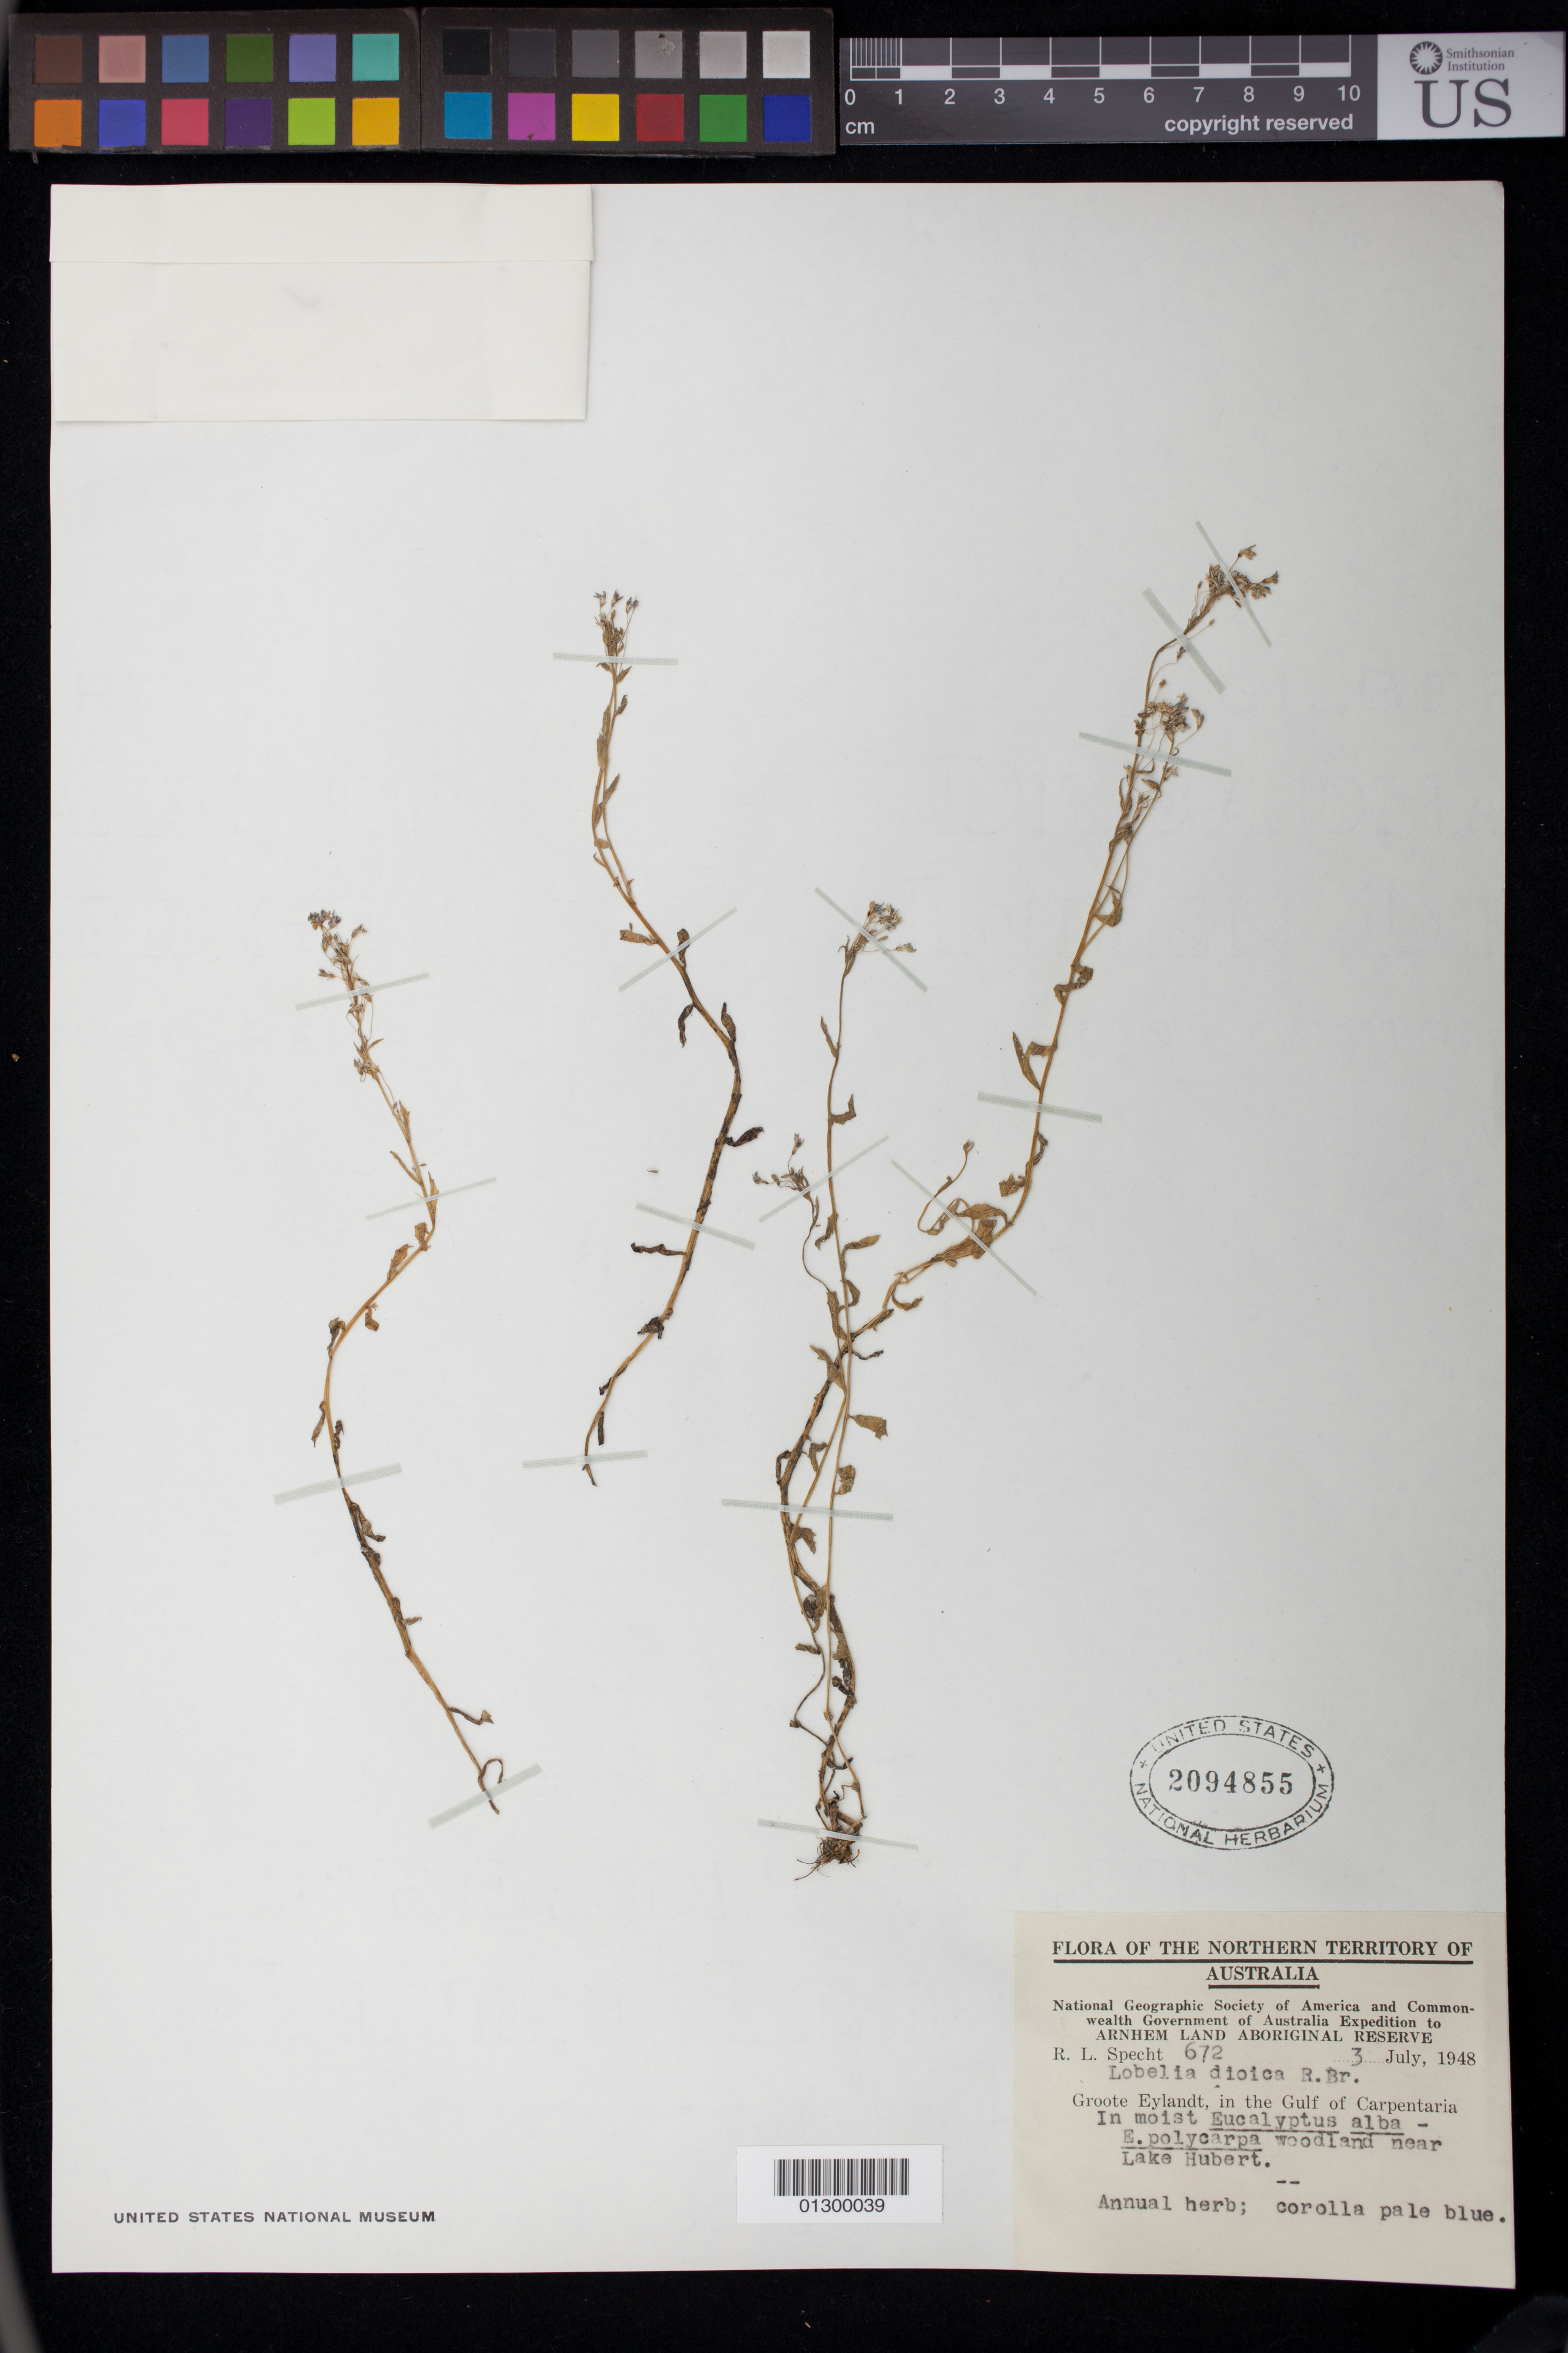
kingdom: Plantae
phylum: Tracheophyta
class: Magnoliopsida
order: Asterales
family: Campanulaceae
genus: Lobelia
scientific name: Lobelia dioica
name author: R. Br.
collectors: R. L. Specht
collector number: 672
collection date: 1948-07-01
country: Australia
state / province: Northern Territory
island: Groote Eylandt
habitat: In moist Eucalyptus alba- E. polycarpa woodland near Lake Hubert.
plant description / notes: Annual herb; corolla pale blue.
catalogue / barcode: US 2094855